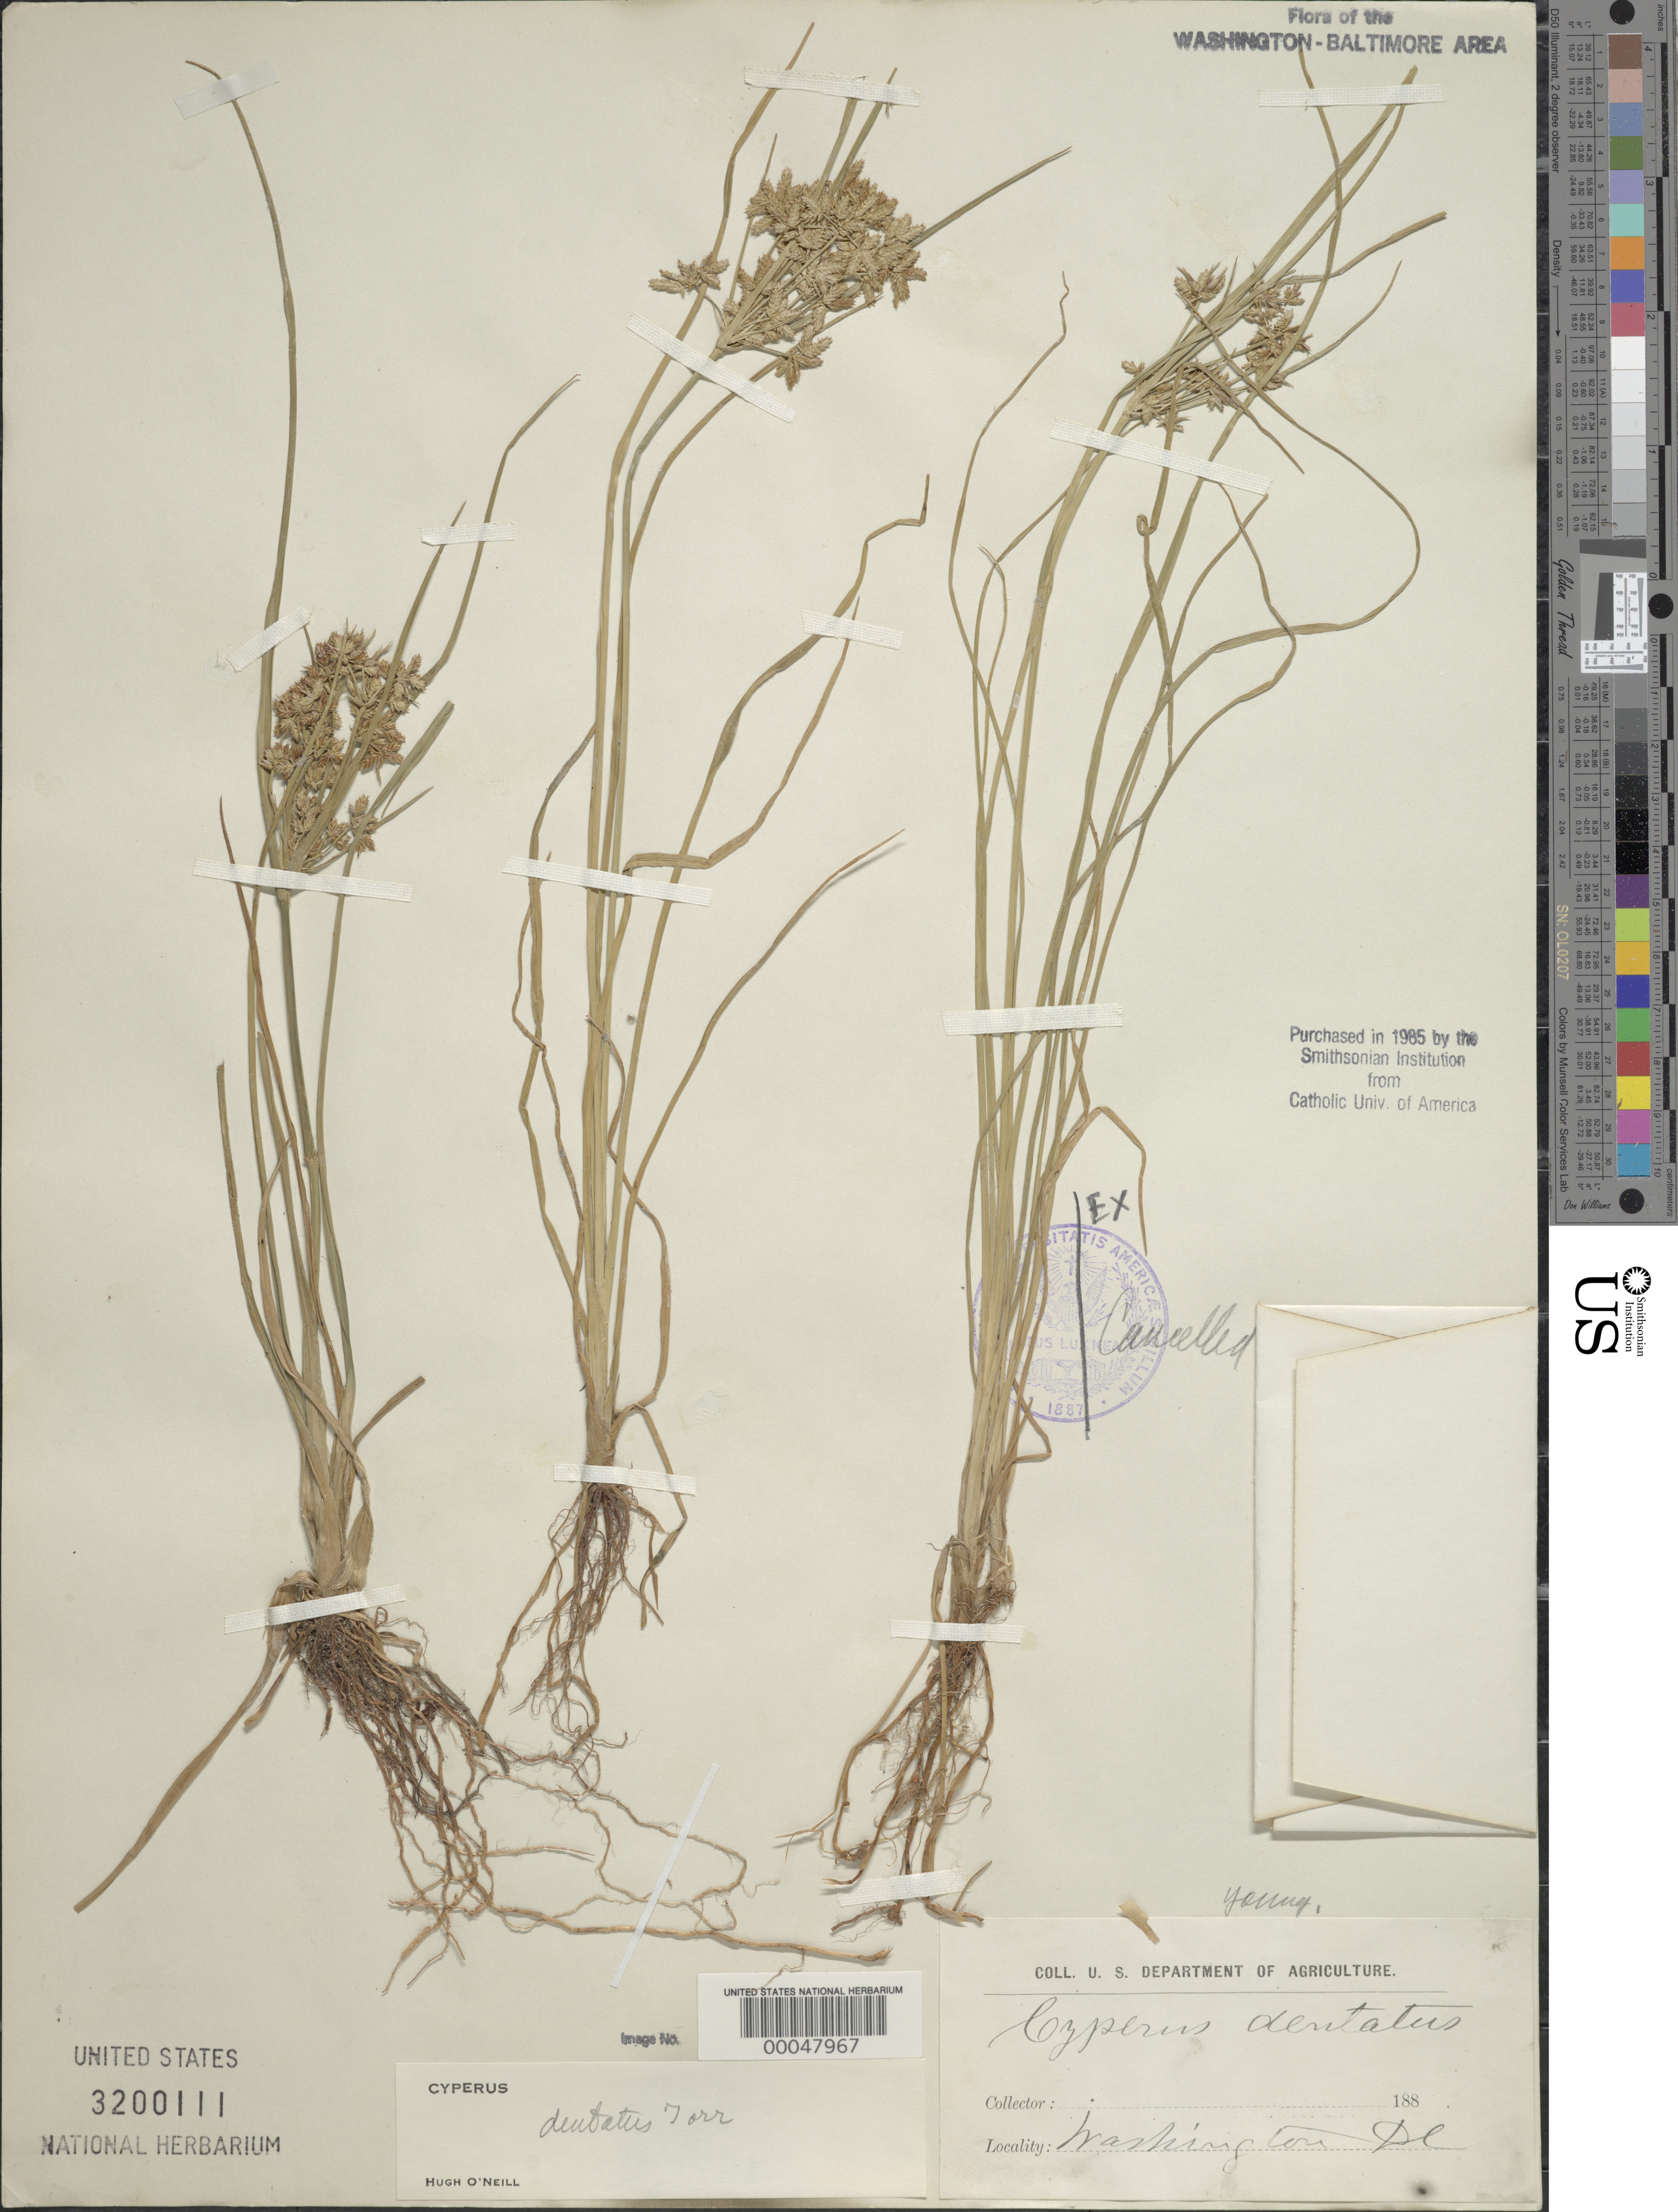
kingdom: Plantae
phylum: Tracheophyta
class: Liliopsida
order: Poales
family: Cyperaceae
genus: Cyperus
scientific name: Cyperus dentatus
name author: Torr.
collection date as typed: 188-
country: United States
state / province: District of Columbia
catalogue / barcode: US 3200111